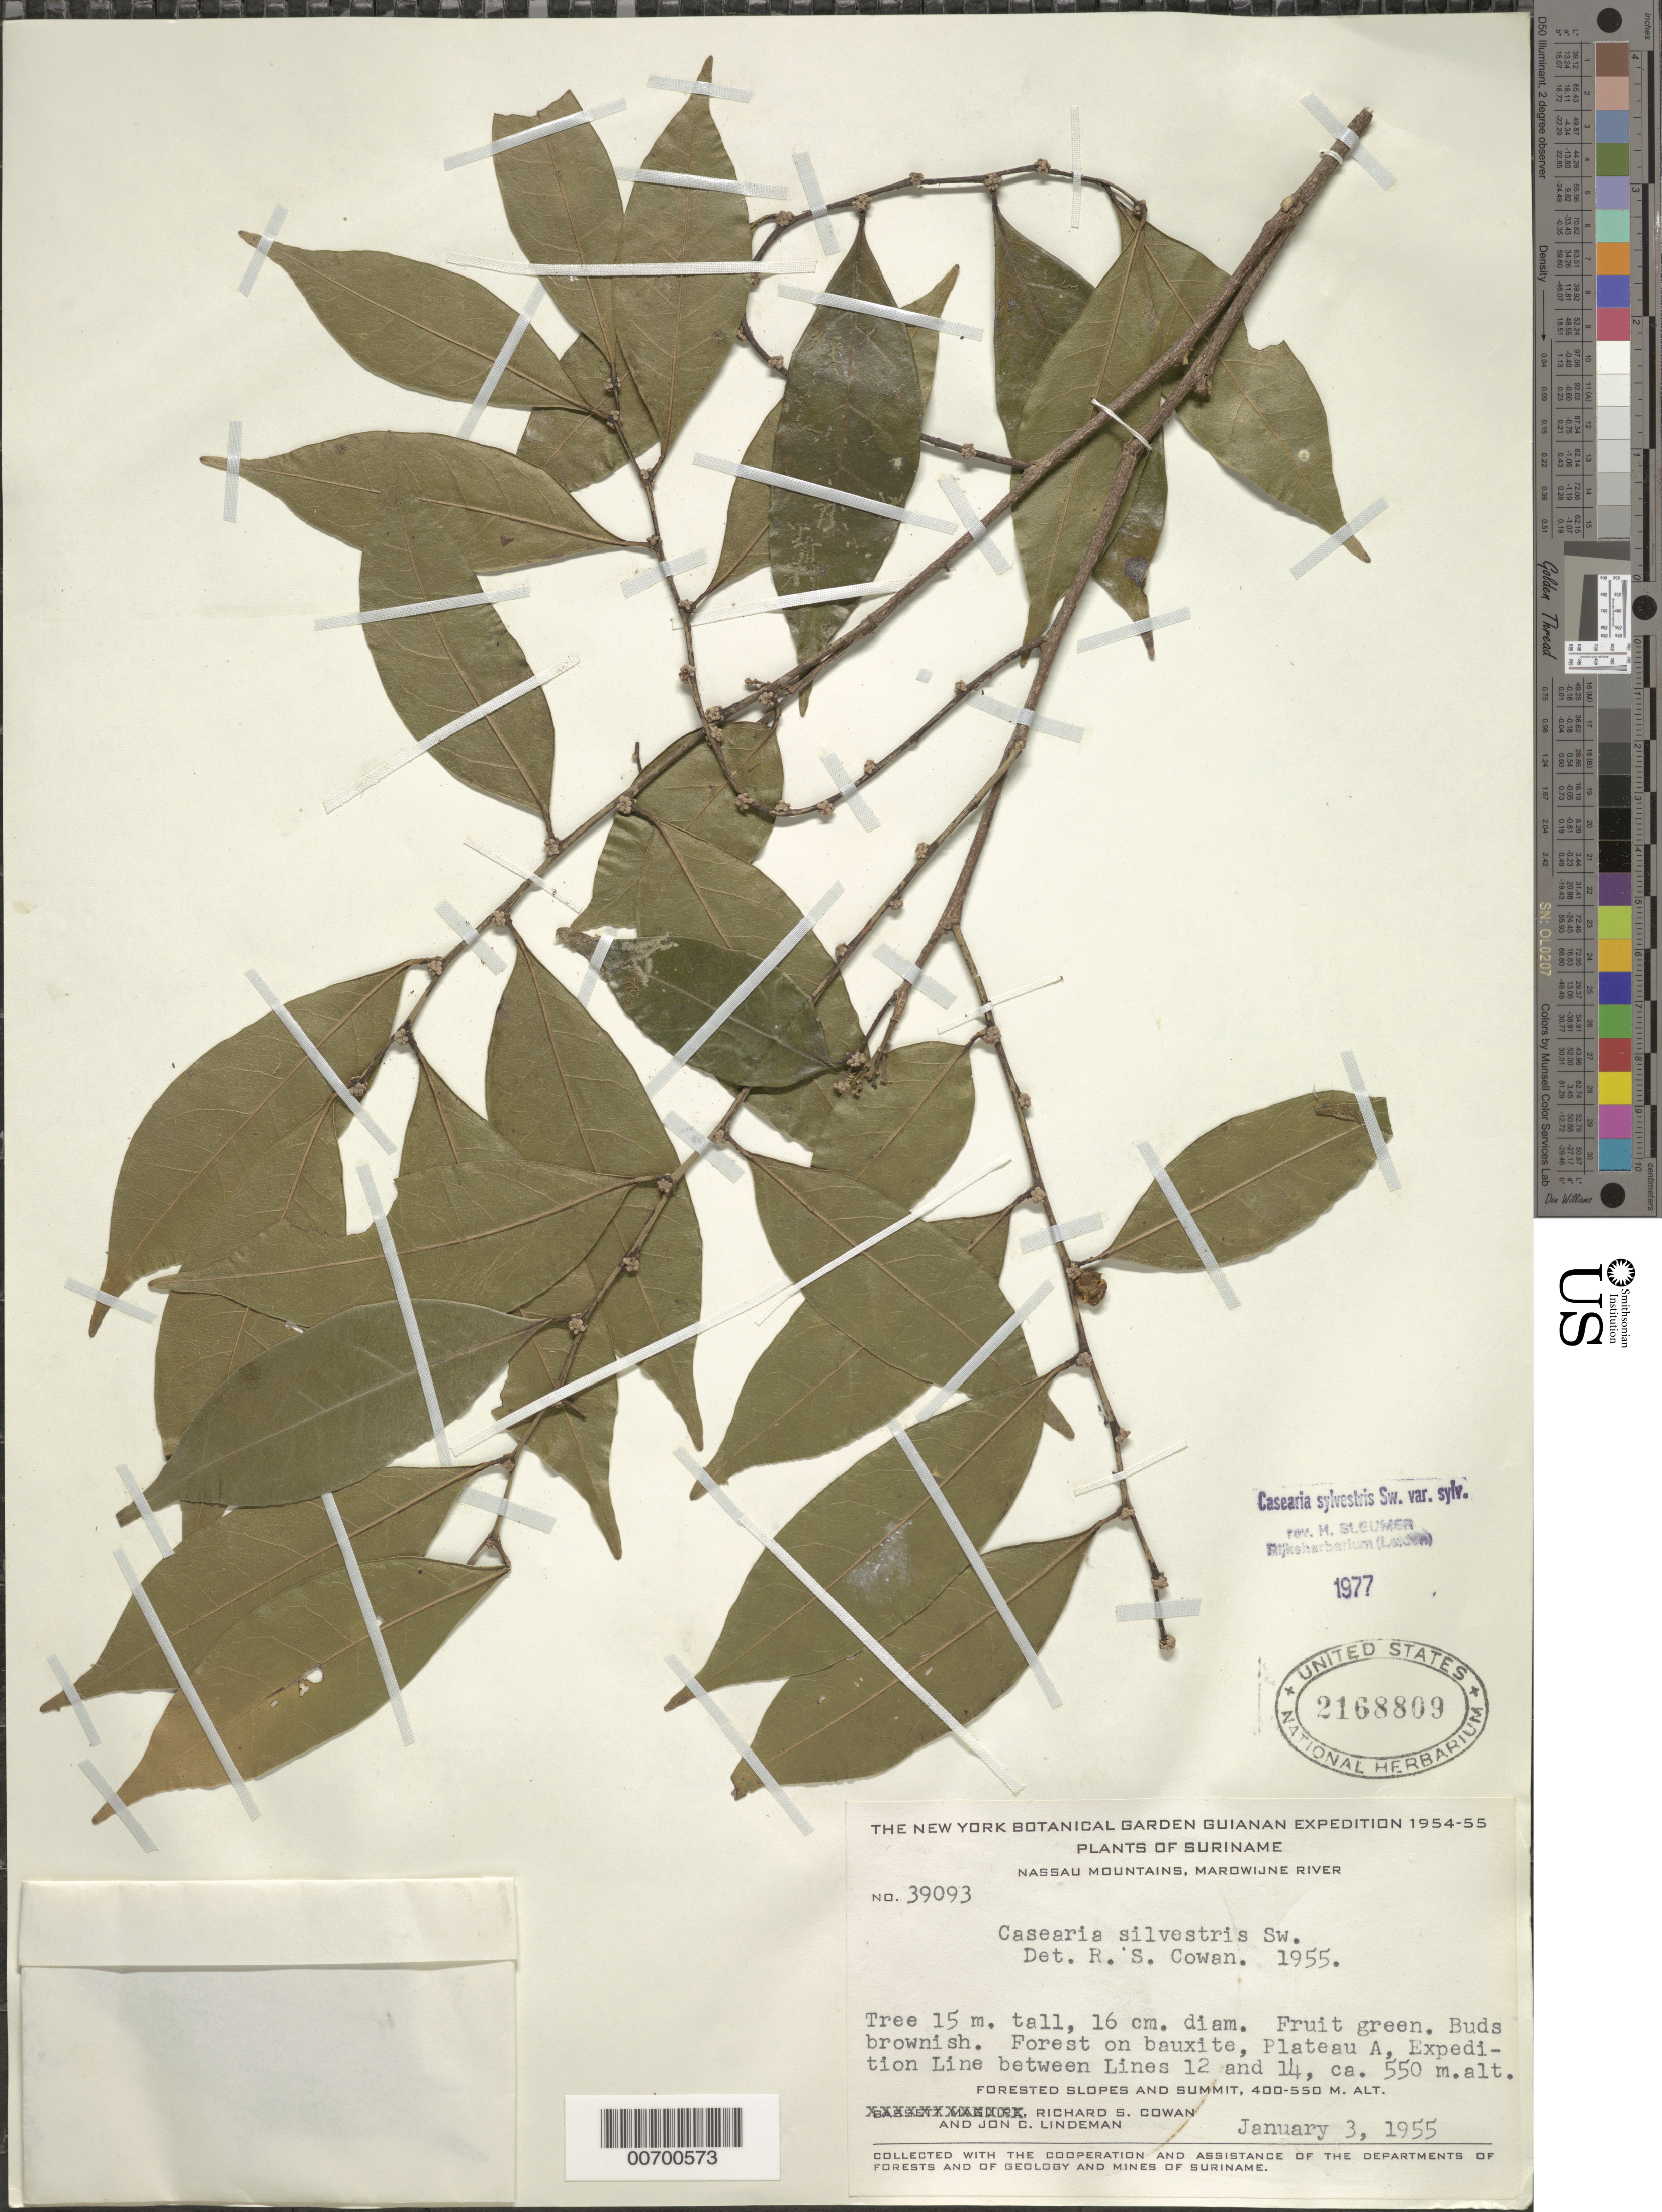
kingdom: Plantae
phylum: Tracheophyta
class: Magnoliopsida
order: Malpighiales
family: Salicaceae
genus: Casearia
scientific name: Casearia sylvestris var. sylvestris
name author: Sw.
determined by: Sleumer, H. O.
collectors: R. S. Cowan & J. C. Lindeman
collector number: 39093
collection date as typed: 3-Jan-55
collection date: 1955-01-03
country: Suriname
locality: Nassau Mts., Marowijne R., Plateau A, Expedition Line between Lines 12 and 14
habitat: Forest on bauxite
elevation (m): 550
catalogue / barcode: US 2168809